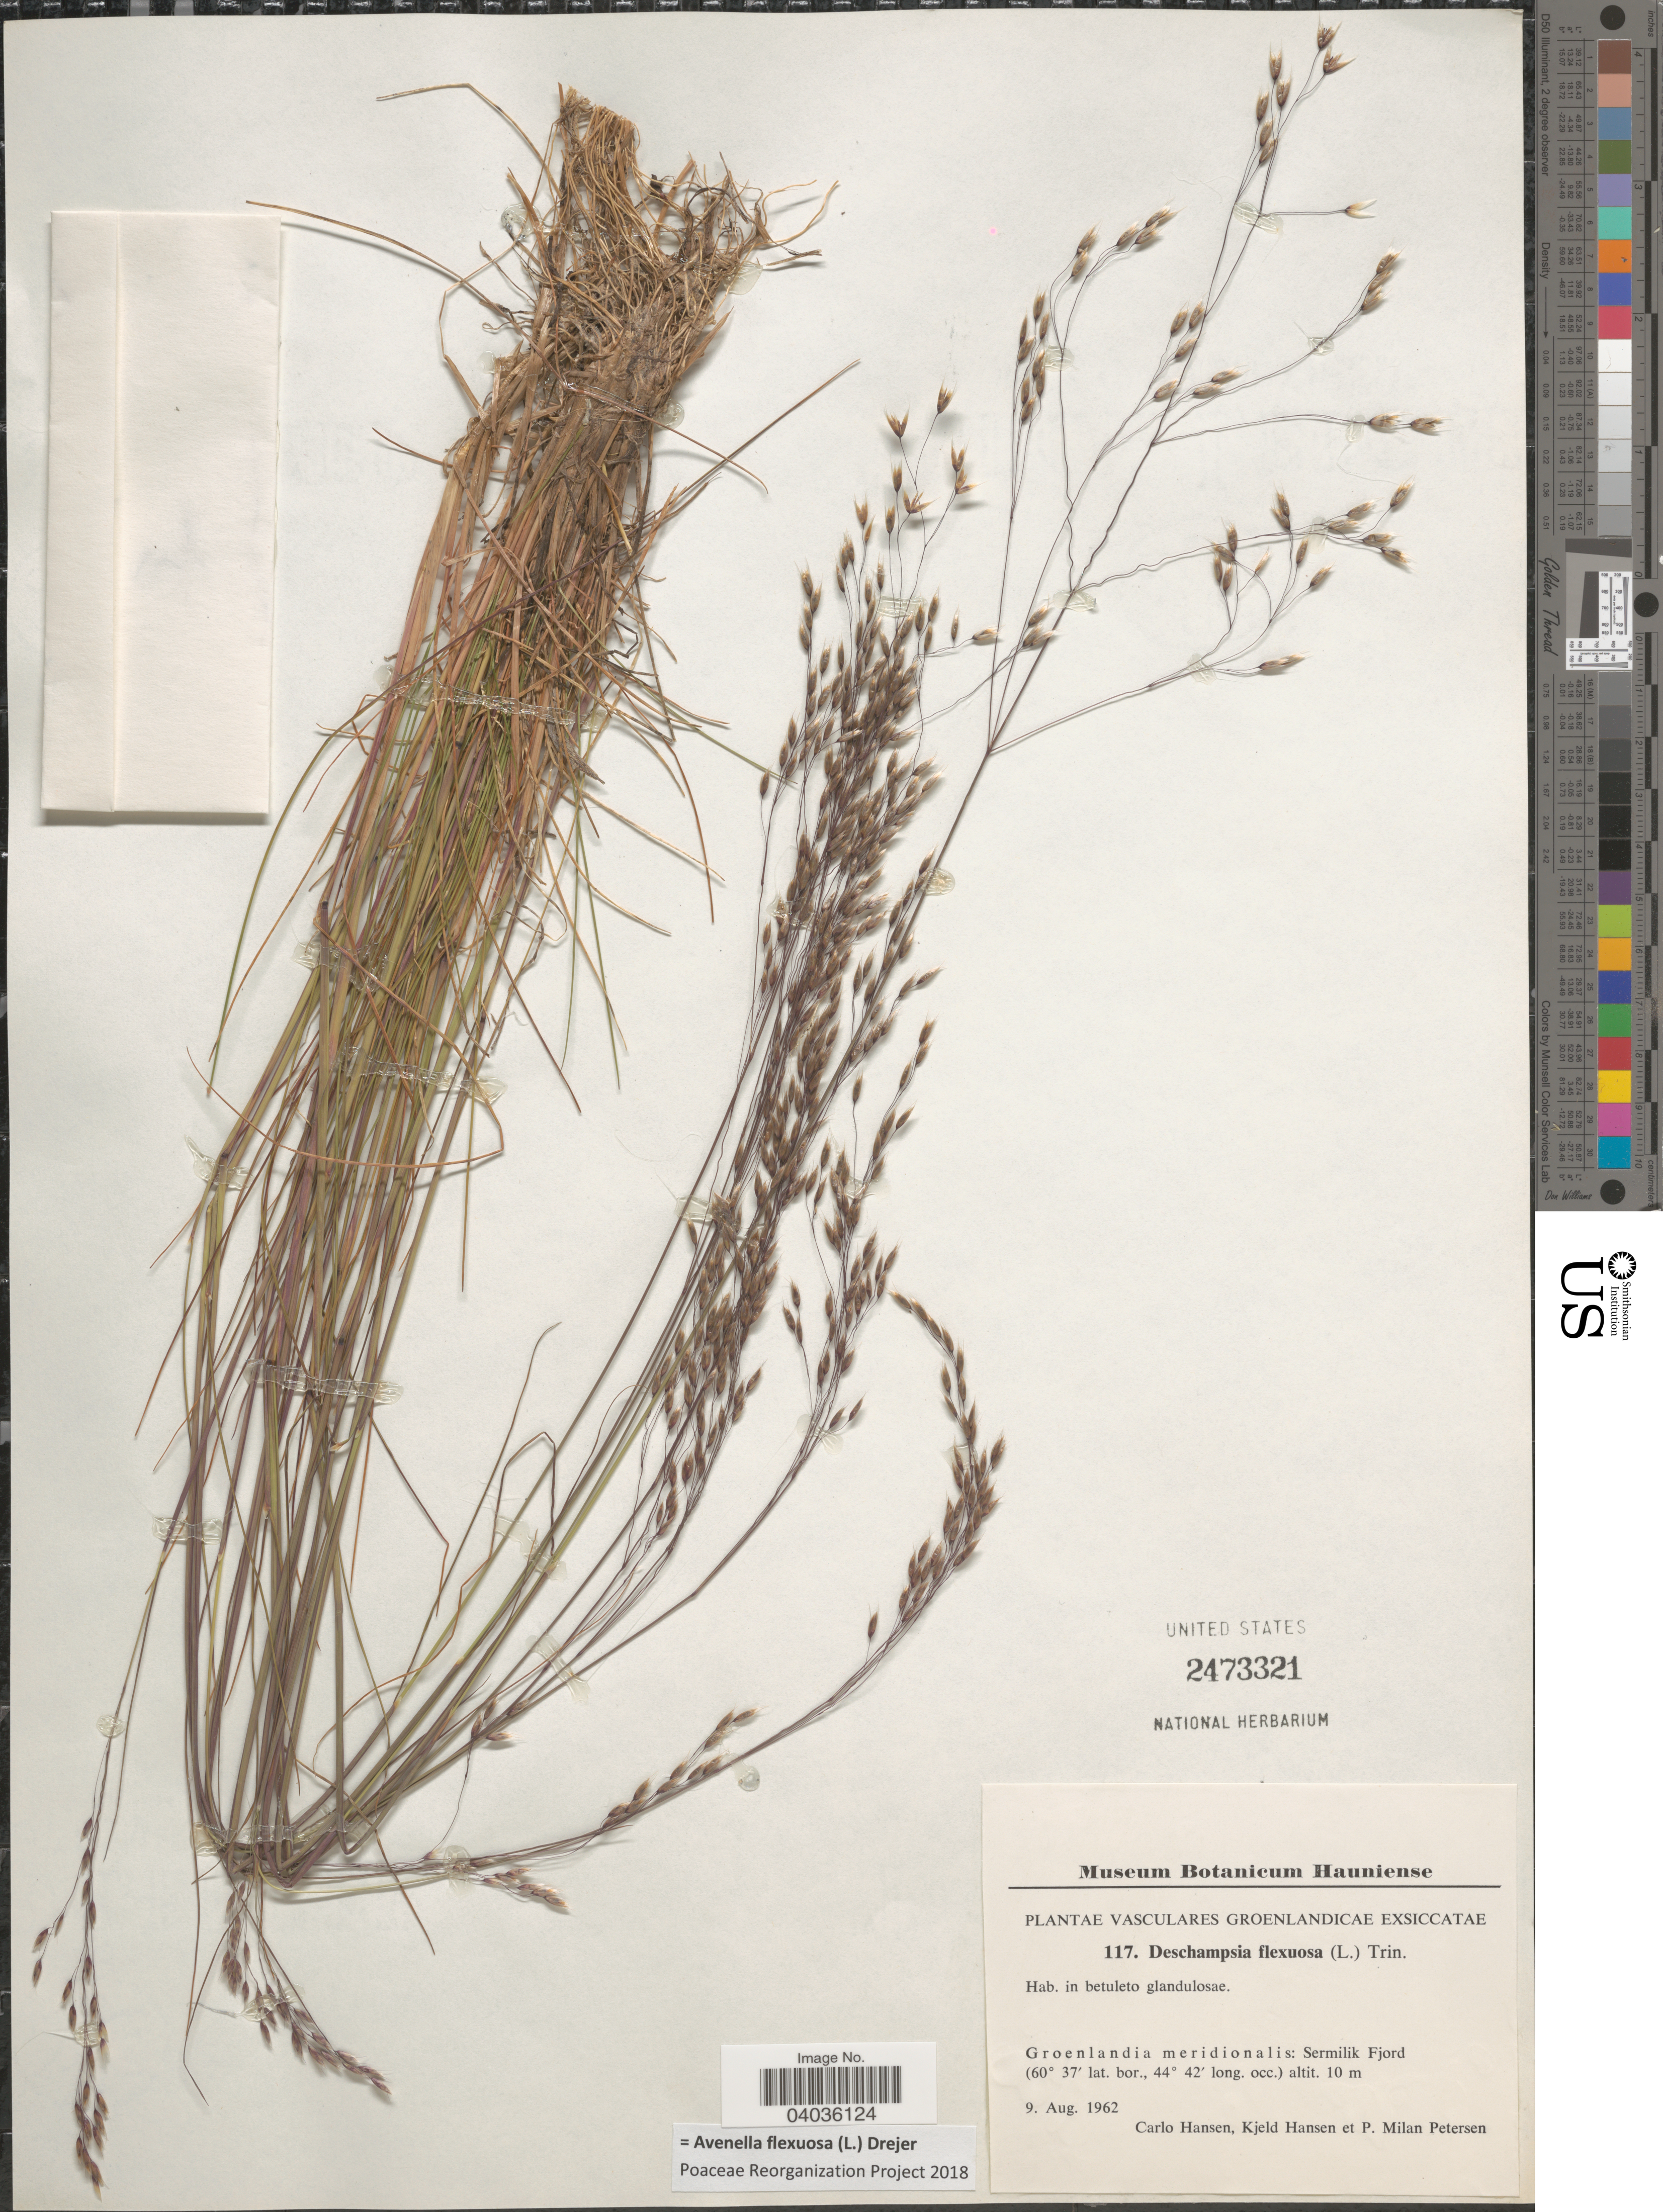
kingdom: Plantae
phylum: Tracheophyta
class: Liliopsida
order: Poales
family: Poaceae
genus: Avenella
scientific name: Avenella flexuosa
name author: (L.) Drejer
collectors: C. Hansen, K. Hansen & P. Petersen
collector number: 117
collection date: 1962-08-09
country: Greenland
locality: Vasculares Groenlandicae. Groenlandia meridionalis: Sermilik Fjord.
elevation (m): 10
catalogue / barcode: US 2473321